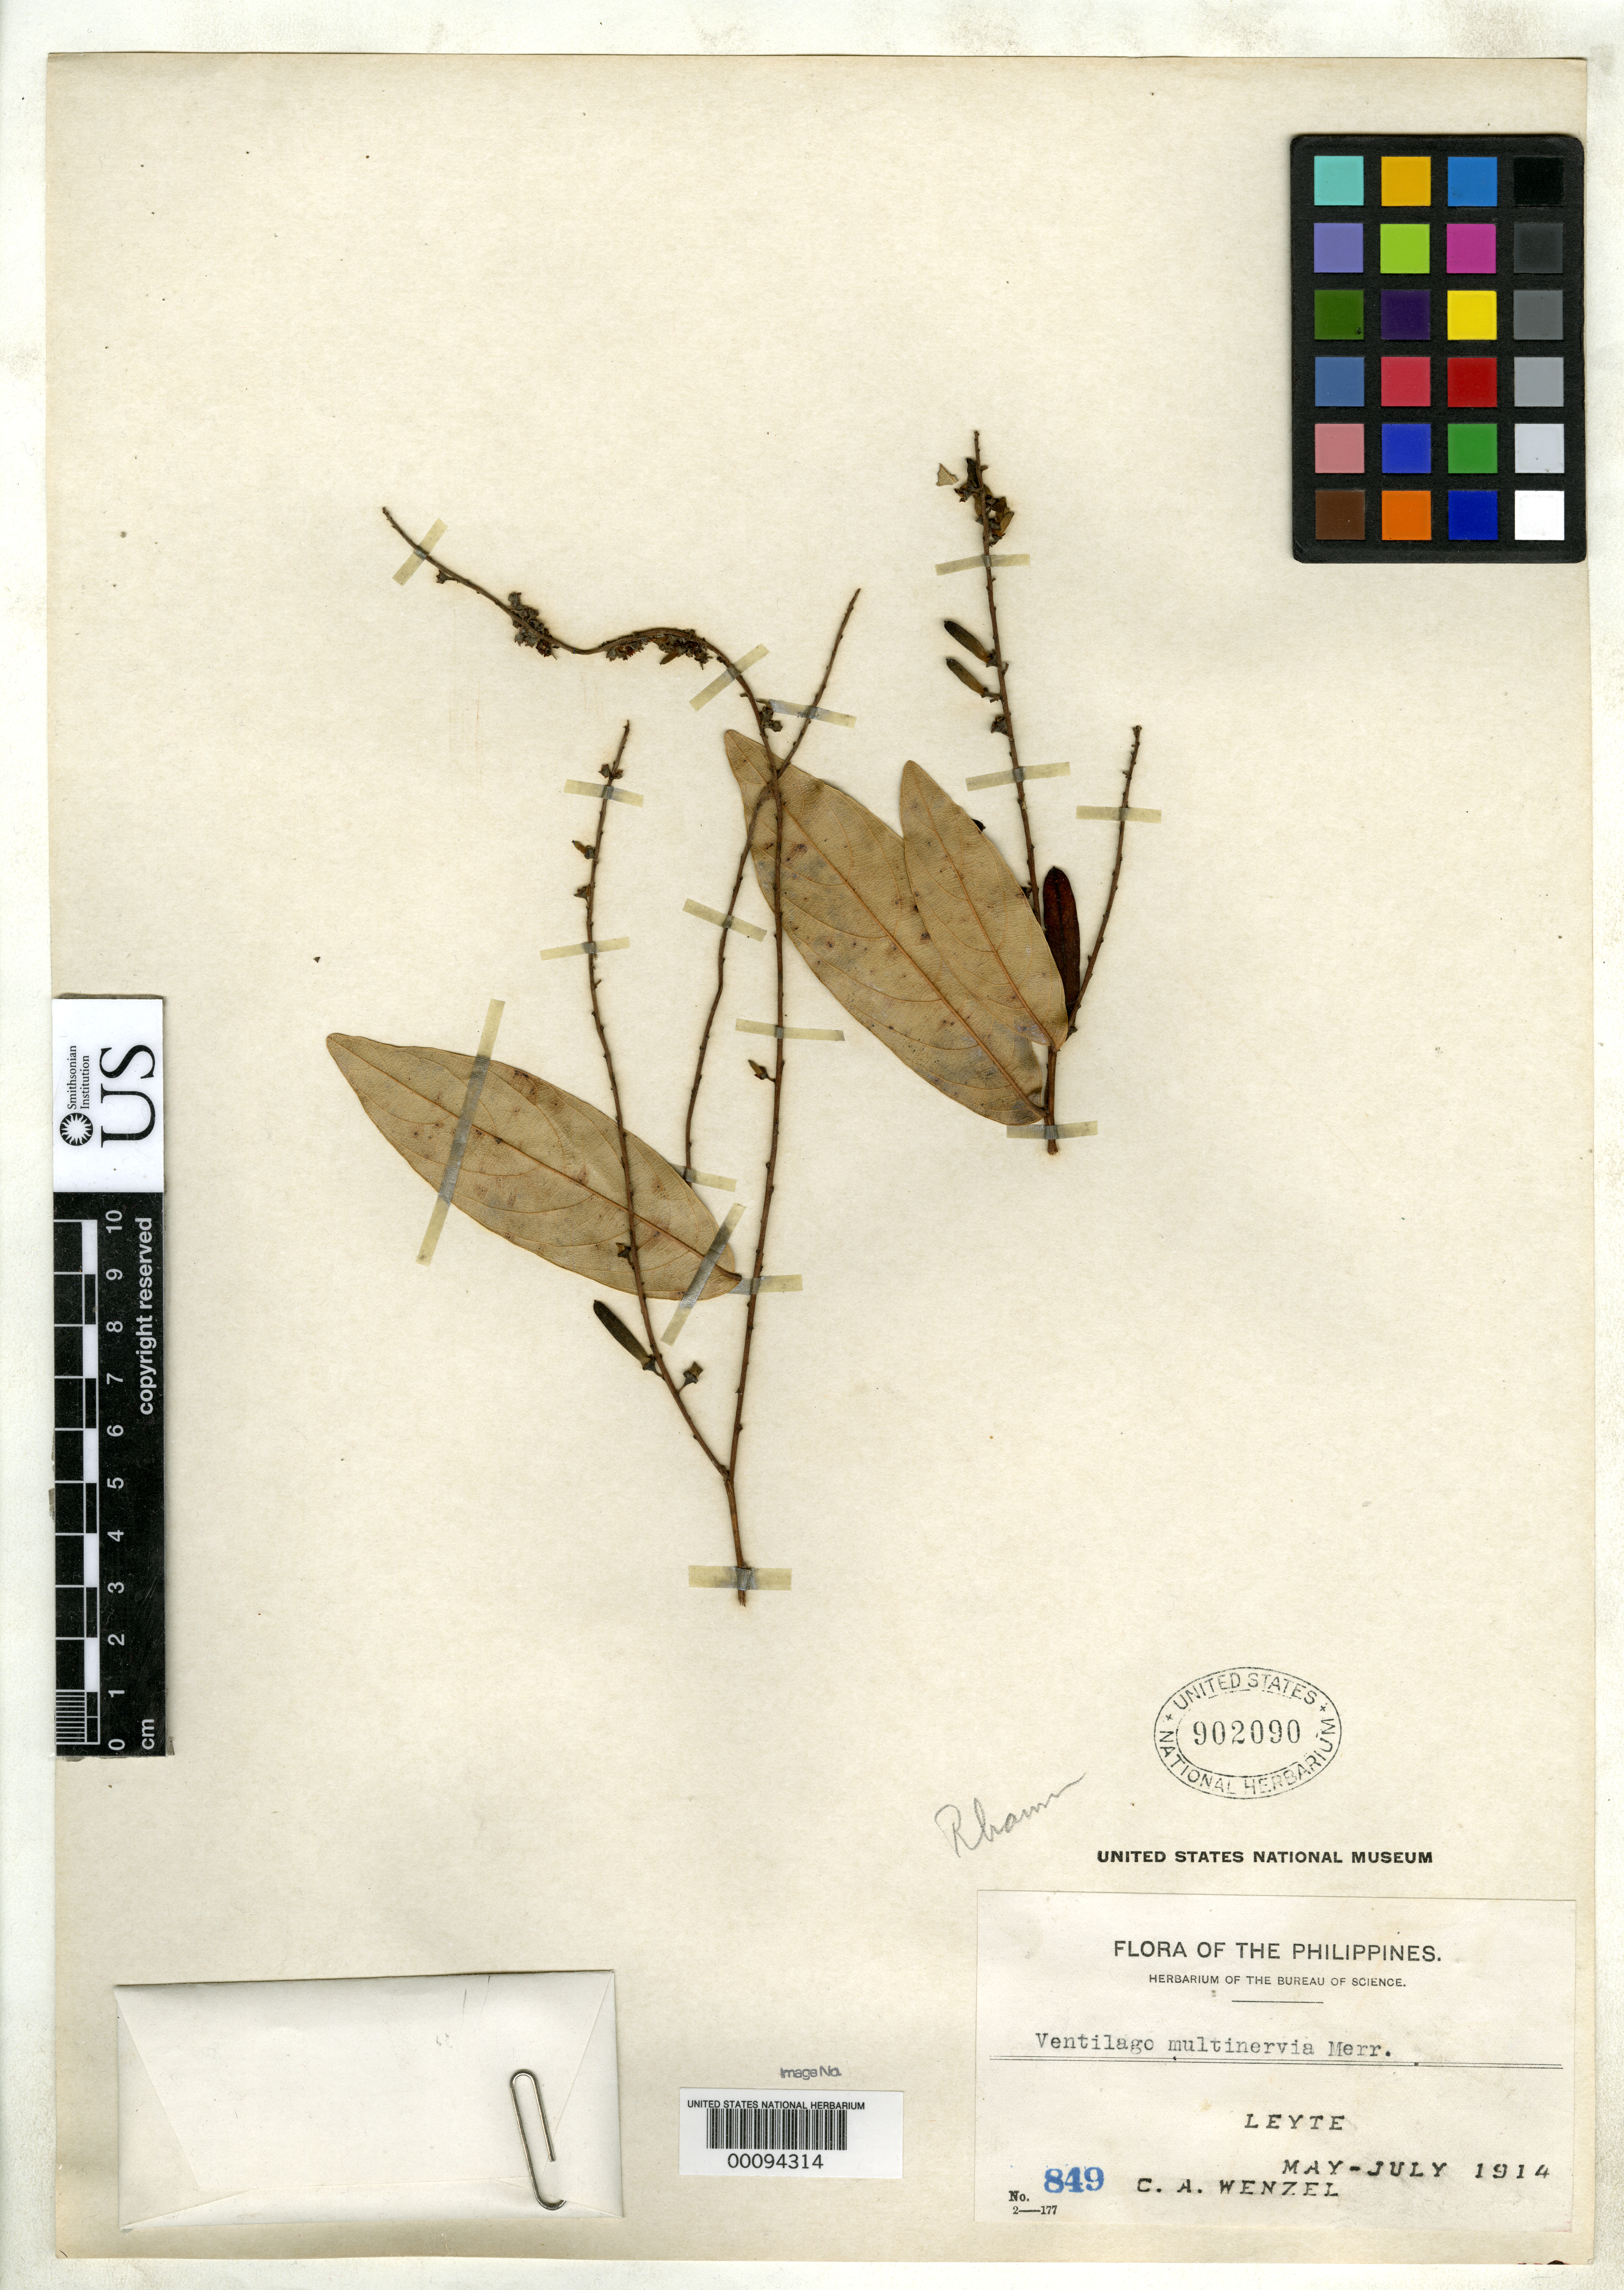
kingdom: Plantae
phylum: Tracheophyta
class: Magnoliopsida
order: Rosales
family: Rhamnaceae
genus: Ventilago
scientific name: Ventilago multinervia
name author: Merr.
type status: Isotype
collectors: C. Wenzel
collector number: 849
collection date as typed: Feb. 27, 1914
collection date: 1914-02-27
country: Philippines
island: Leyte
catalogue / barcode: US 902090